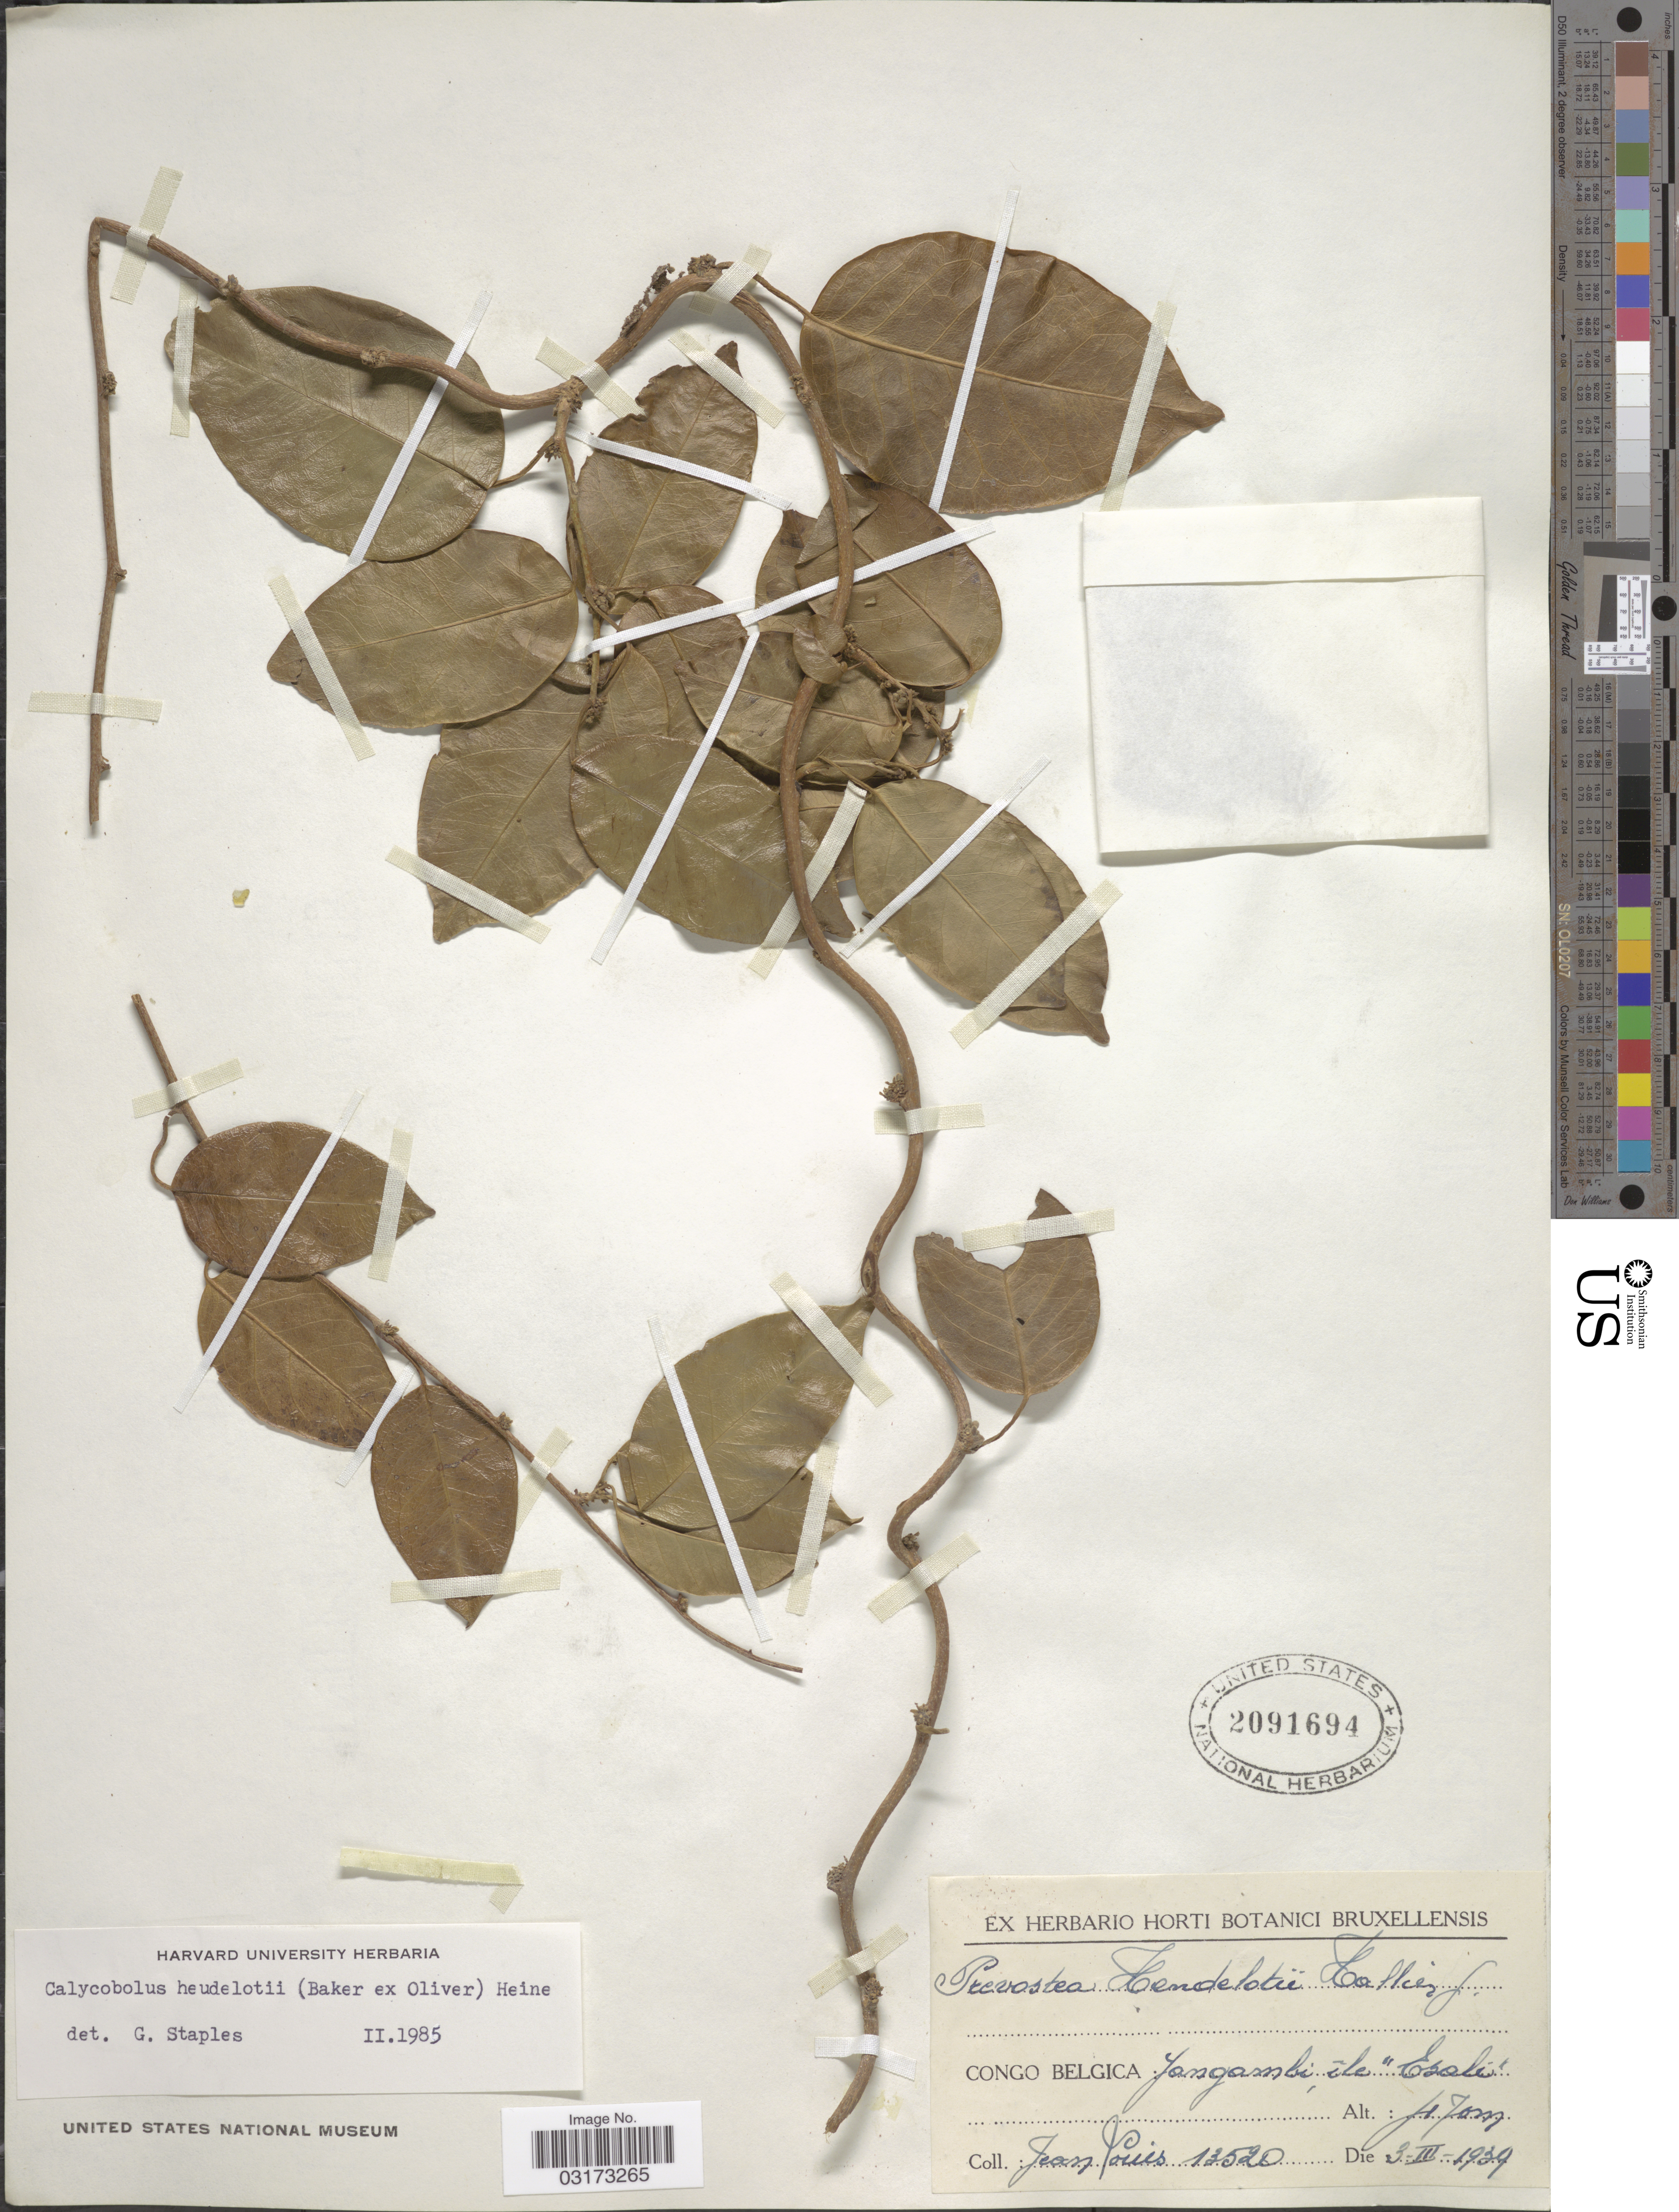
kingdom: Plantae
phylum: Tracheophyta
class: Magnoliopsida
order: Solanales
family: Convolvulaceae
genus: Calycobolus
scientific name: Calycobolus heudelotii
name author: (Baker ex Oliv.) Heine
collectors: J. Louis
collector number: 13520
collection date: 1939-03-03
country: Congo, Democratic Republic of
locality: Congo Belgica: Yangambi, île "Esali".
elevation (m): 470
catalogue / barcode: US 2091694